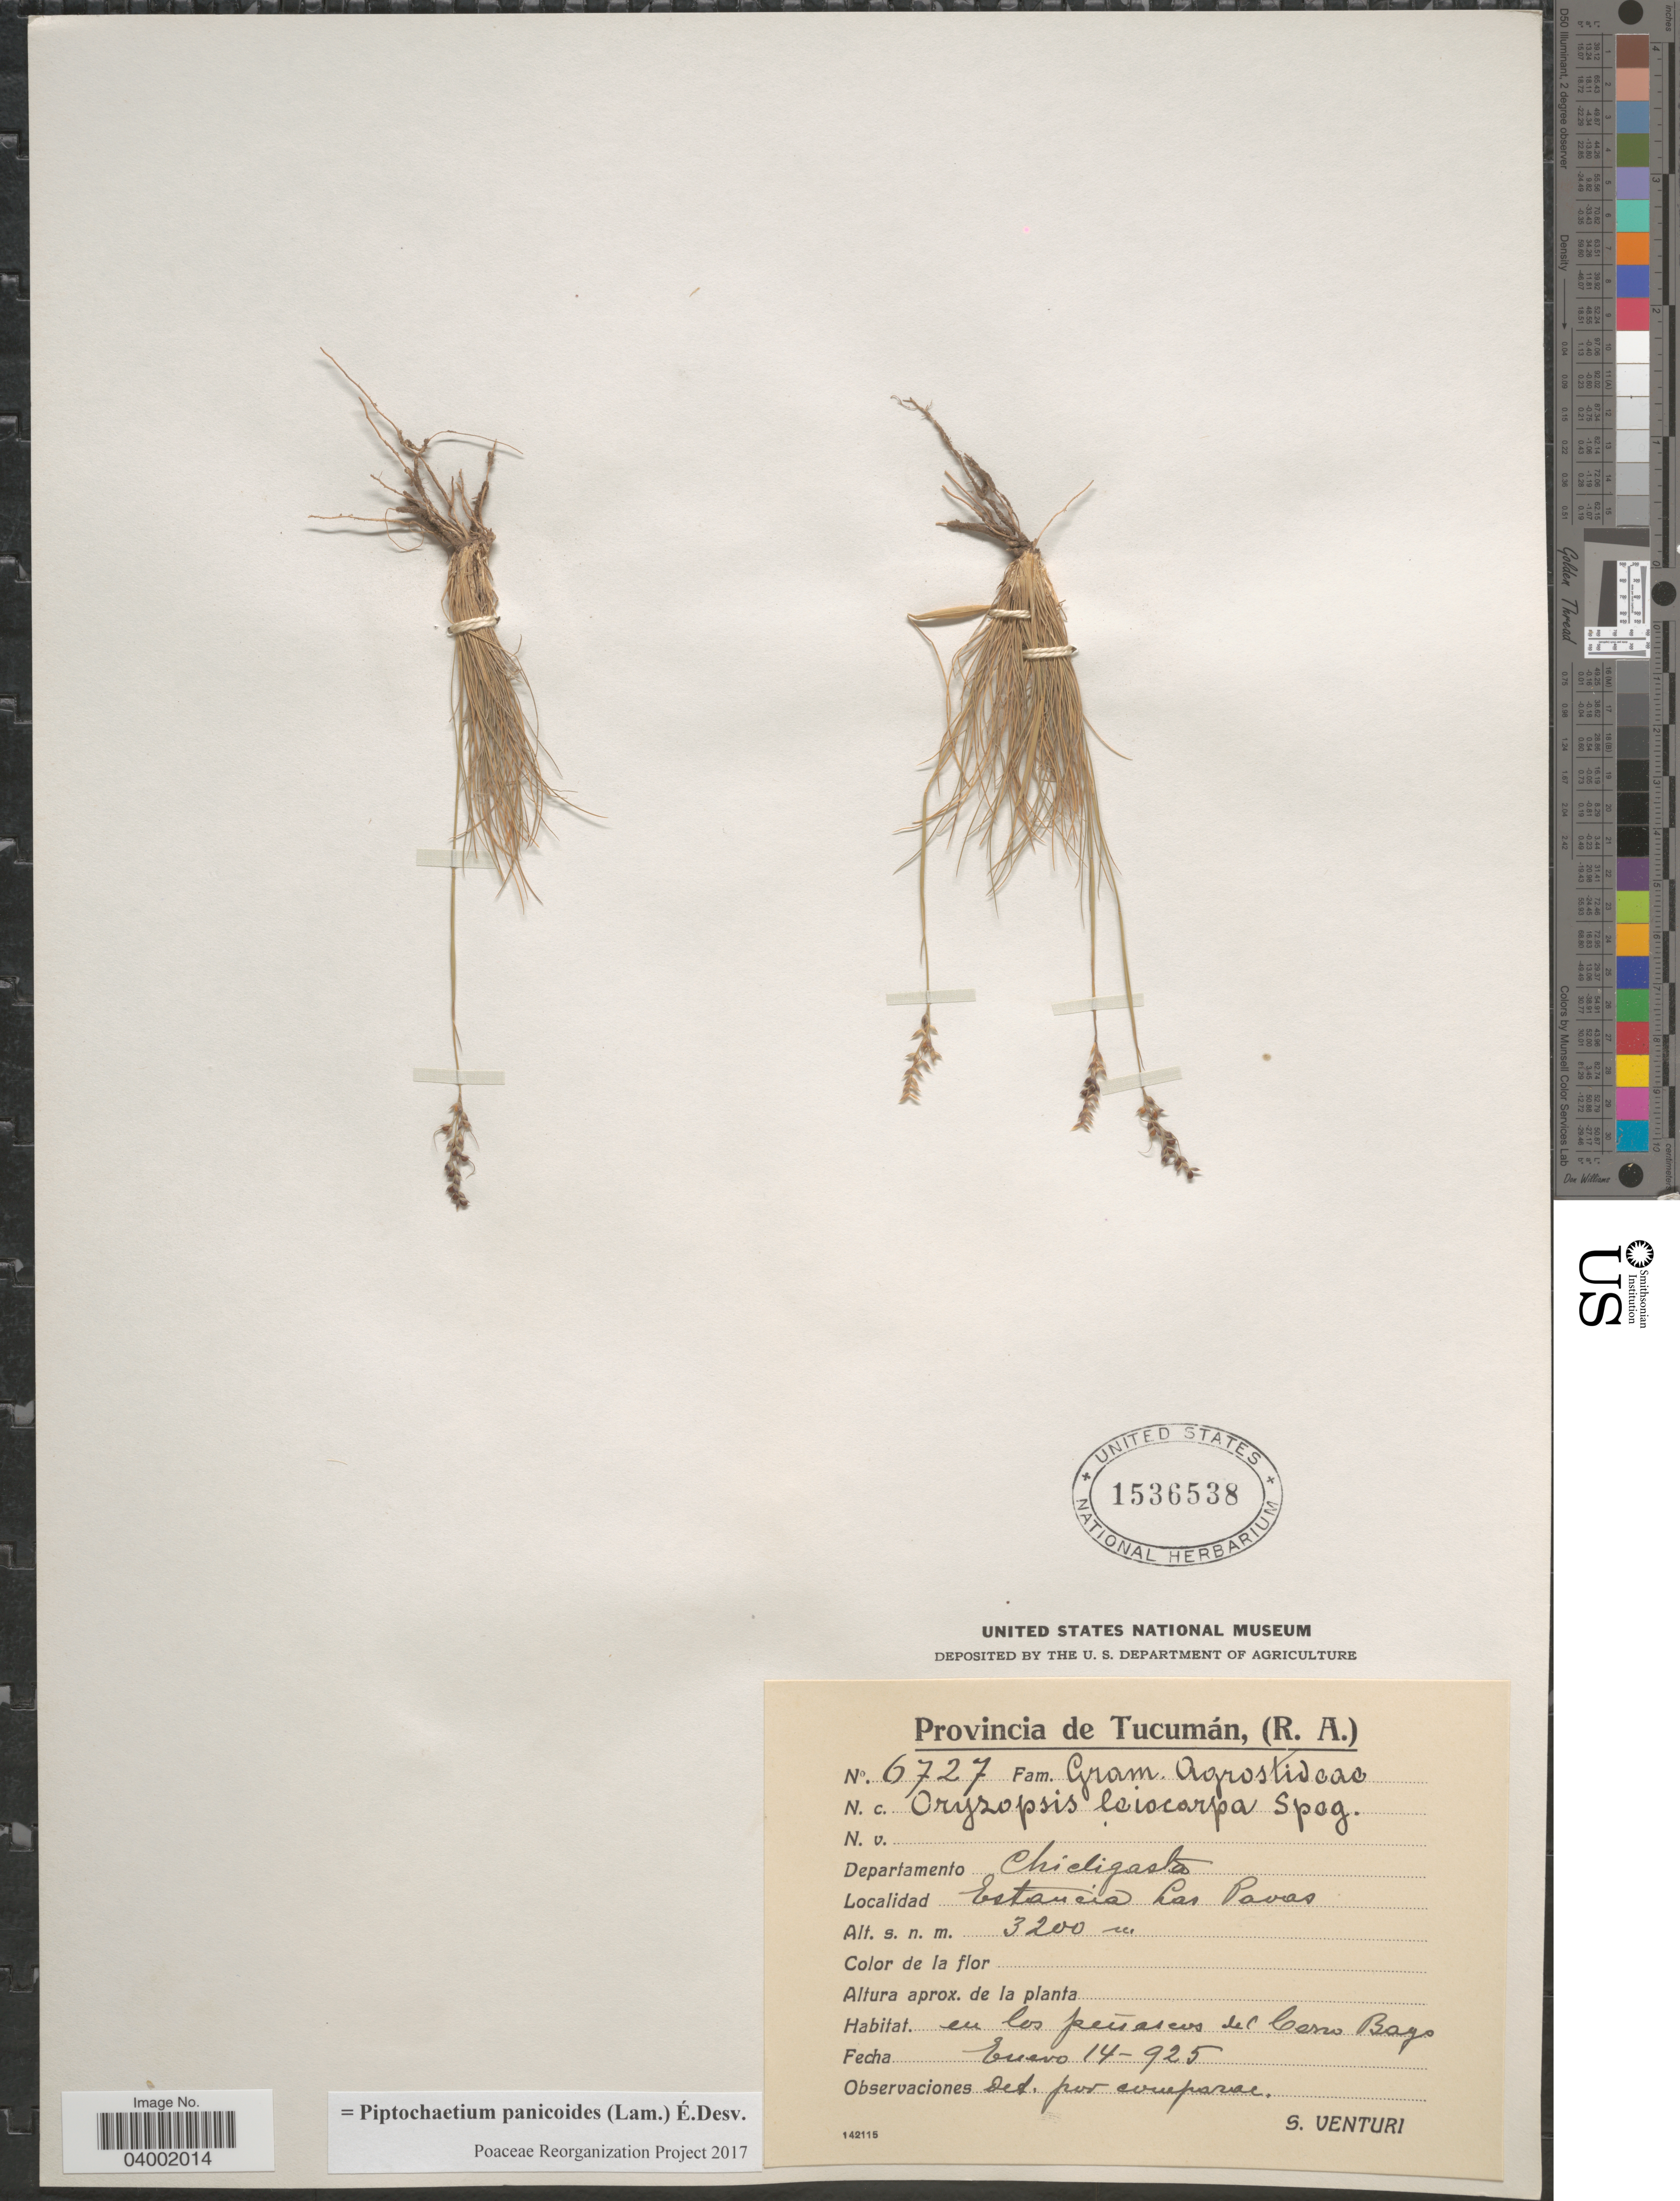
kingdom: Plantae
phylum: Tracheophyta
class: Liliopsida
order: Poales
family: Poaceae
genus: Piptochaetium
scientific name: Piptochaetium panicoides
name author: (Lam.) É. Desv.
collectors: S. Venturi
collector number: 6727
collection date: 1925-01-14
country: Argentina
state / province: Tucuman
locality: Departamento Chicligasta. Estancia La Pavas. En los peñascos del Cerro Bayo.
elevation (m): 3200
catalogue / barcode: US 1536538